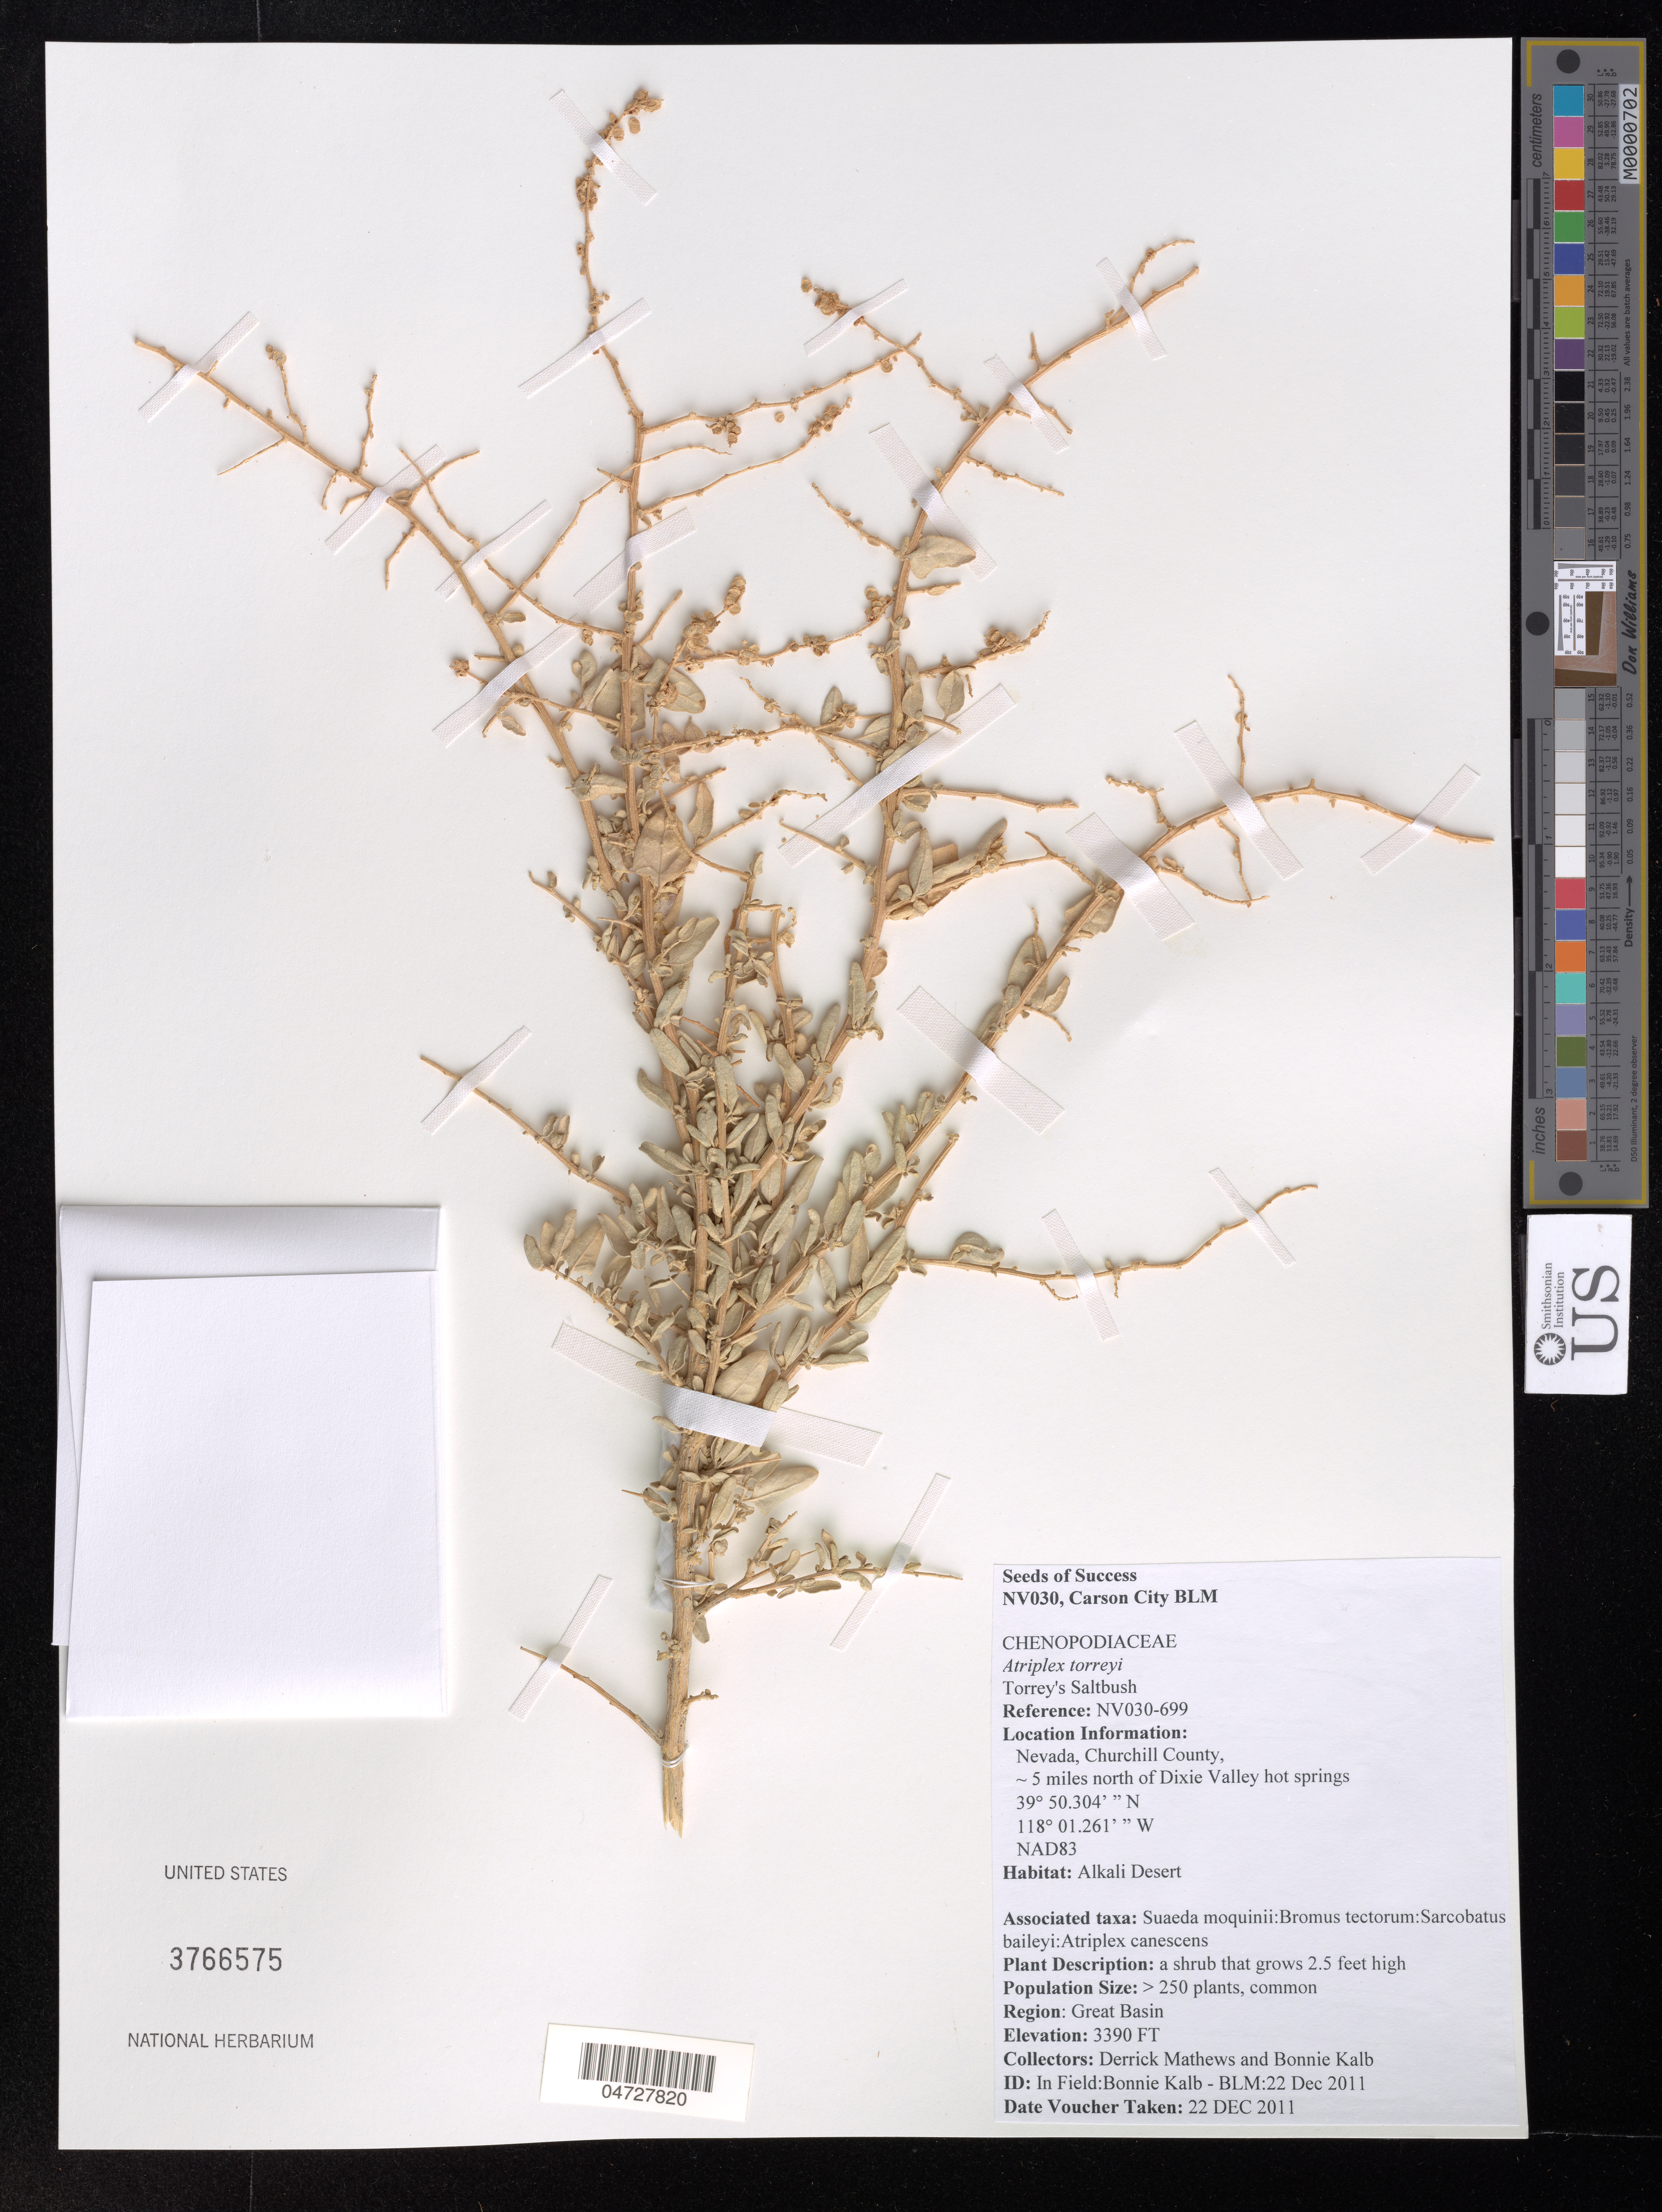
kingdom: Plantae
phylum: Tracheophyta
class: Magnoliopsida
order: Caryophyllales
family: Amaranthaceae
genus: Suaeda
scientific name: Suaeda moquinii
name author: (Torr.) Greene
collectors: D. Mathews & B. Kalb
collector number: NV030-699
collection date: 2011-12-22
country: United States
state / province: Nevada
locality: Churchill County, ~ 5 miles north of Dixie Valley hot springs. Region: Great Basin.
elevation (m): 1033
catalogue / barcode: US 3766575